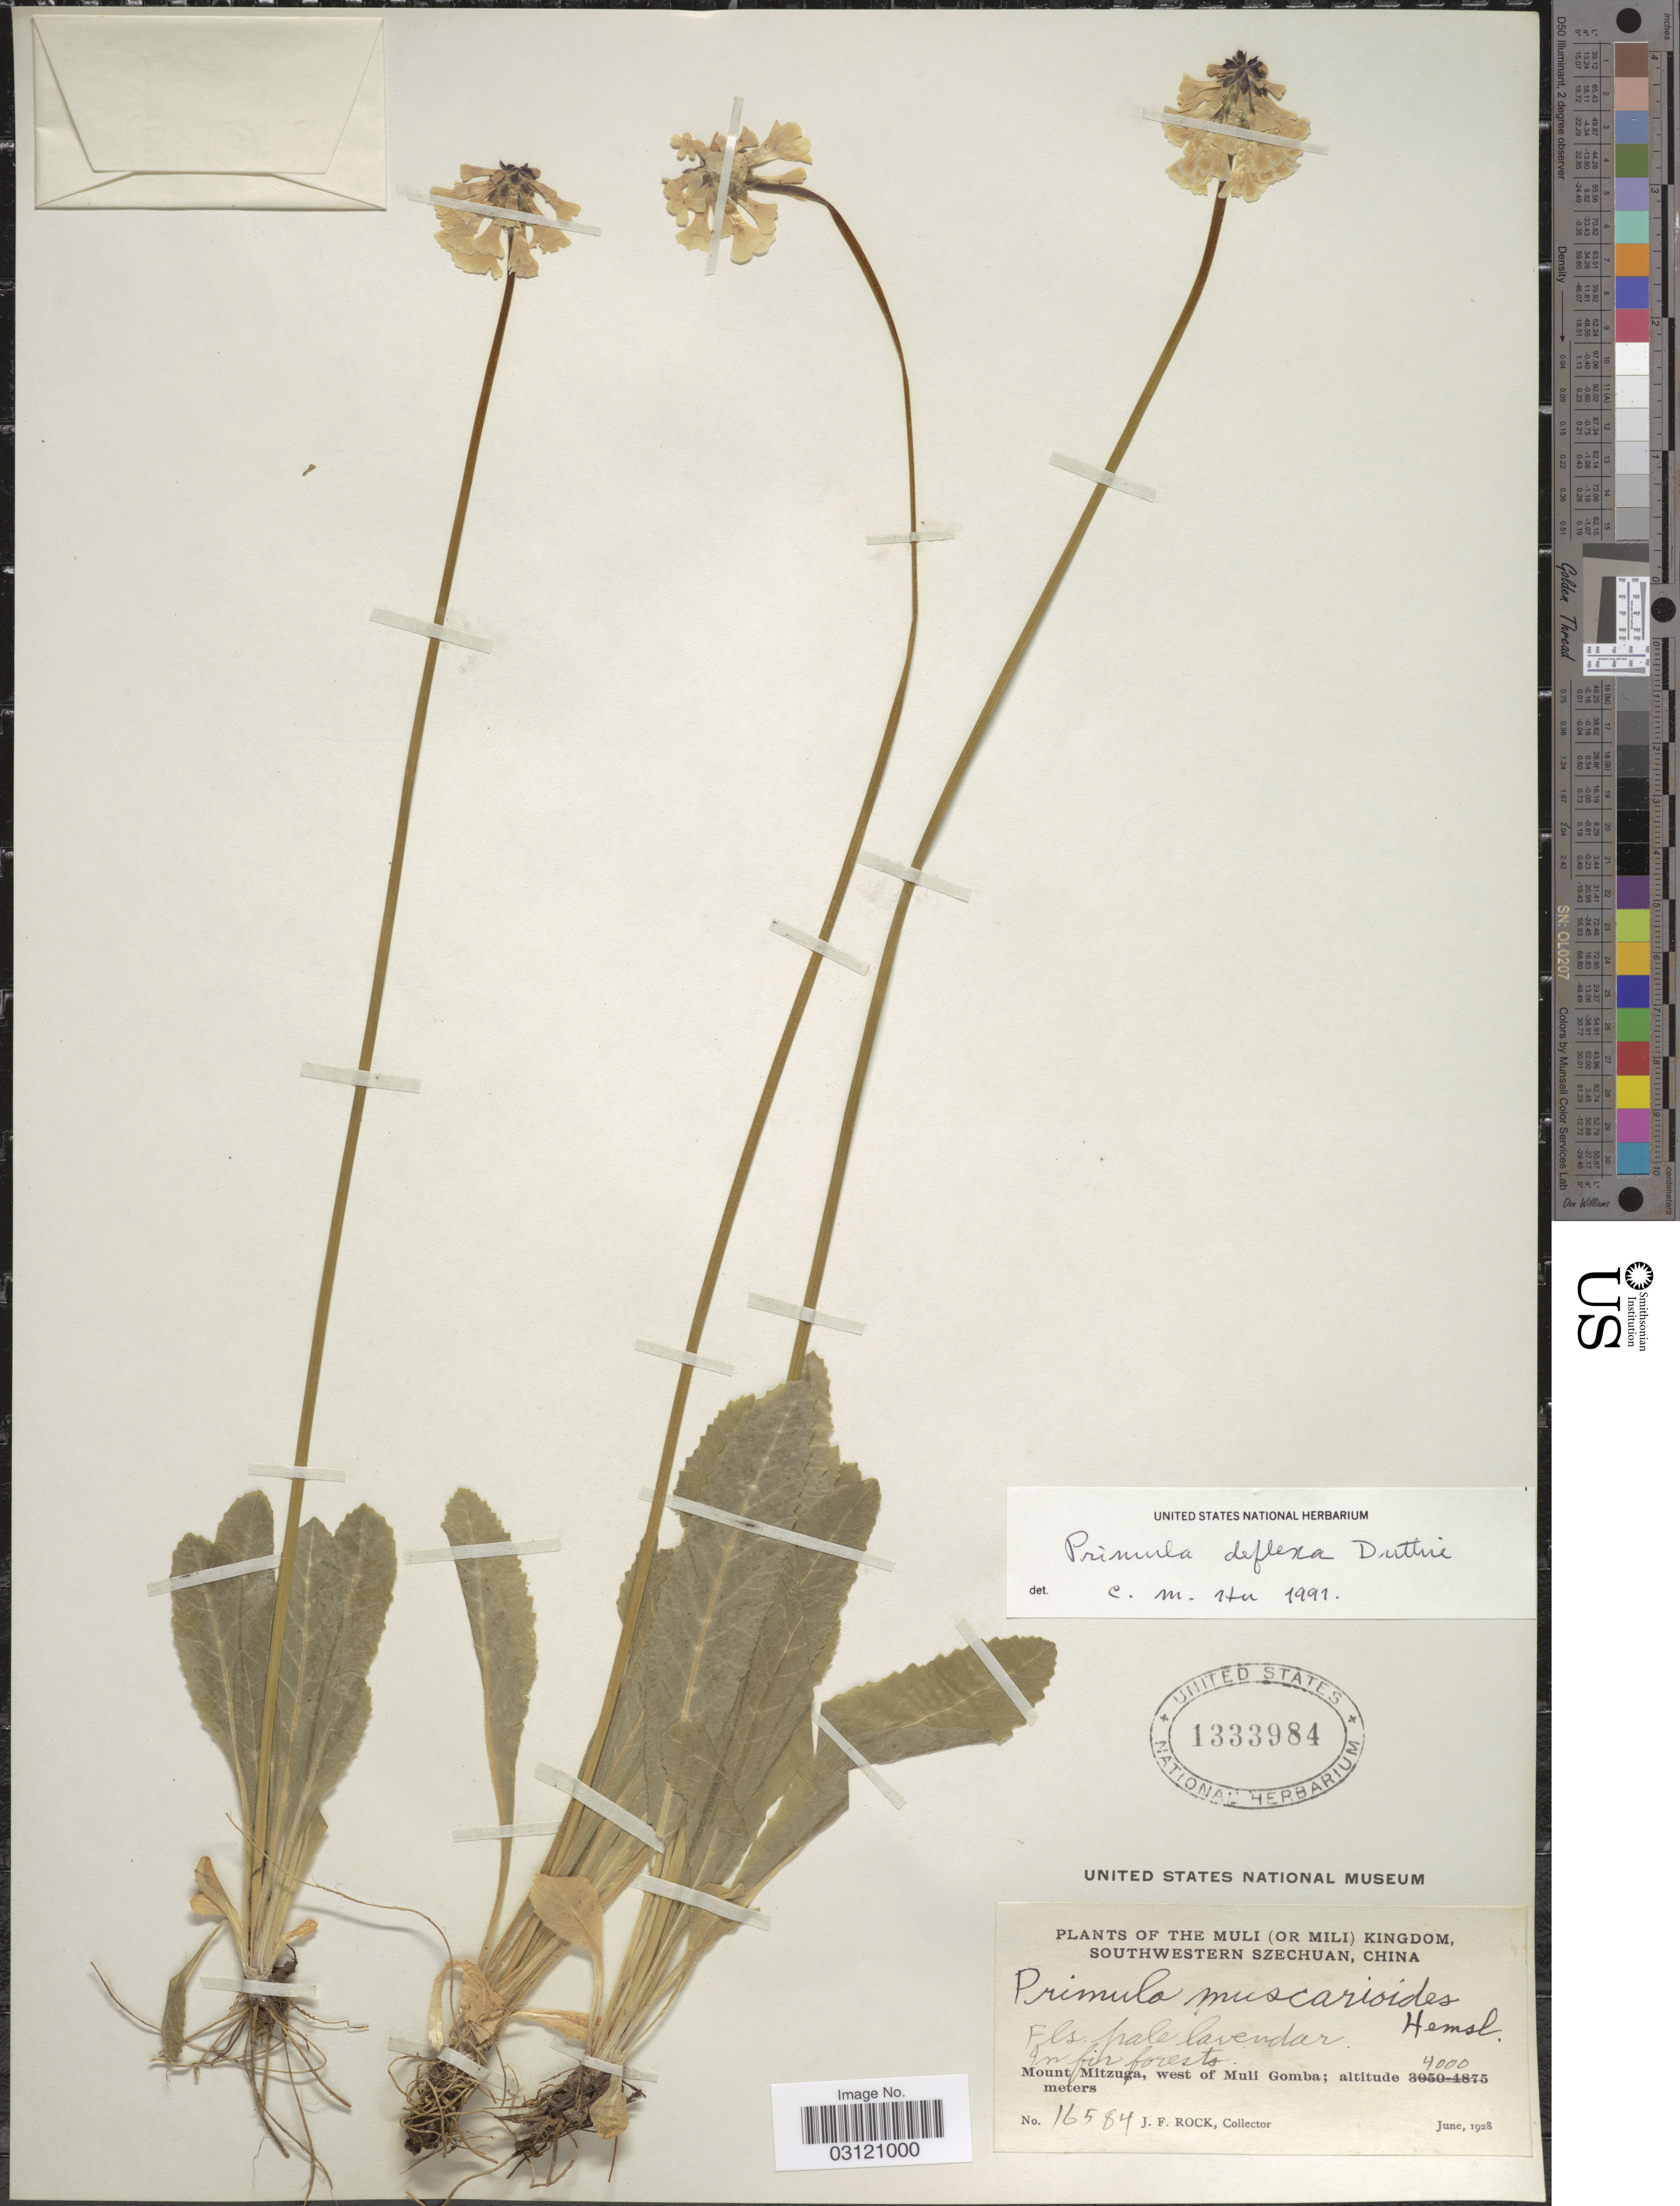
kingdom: Plantae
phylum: Tracheophyta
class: Magnoliopsida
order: Ericales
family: Primulaceae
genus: Primula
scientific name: Primula deflexa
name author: Duthie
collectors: J. Rock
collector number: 16584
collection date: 1928-06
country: China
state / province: Sichuan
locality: The Muli (or Mili) Kingdom, Southwestern Szechuan. Mount Mitzuga, west of Muli Gomba.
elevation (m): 4000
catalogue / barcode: US 1333984